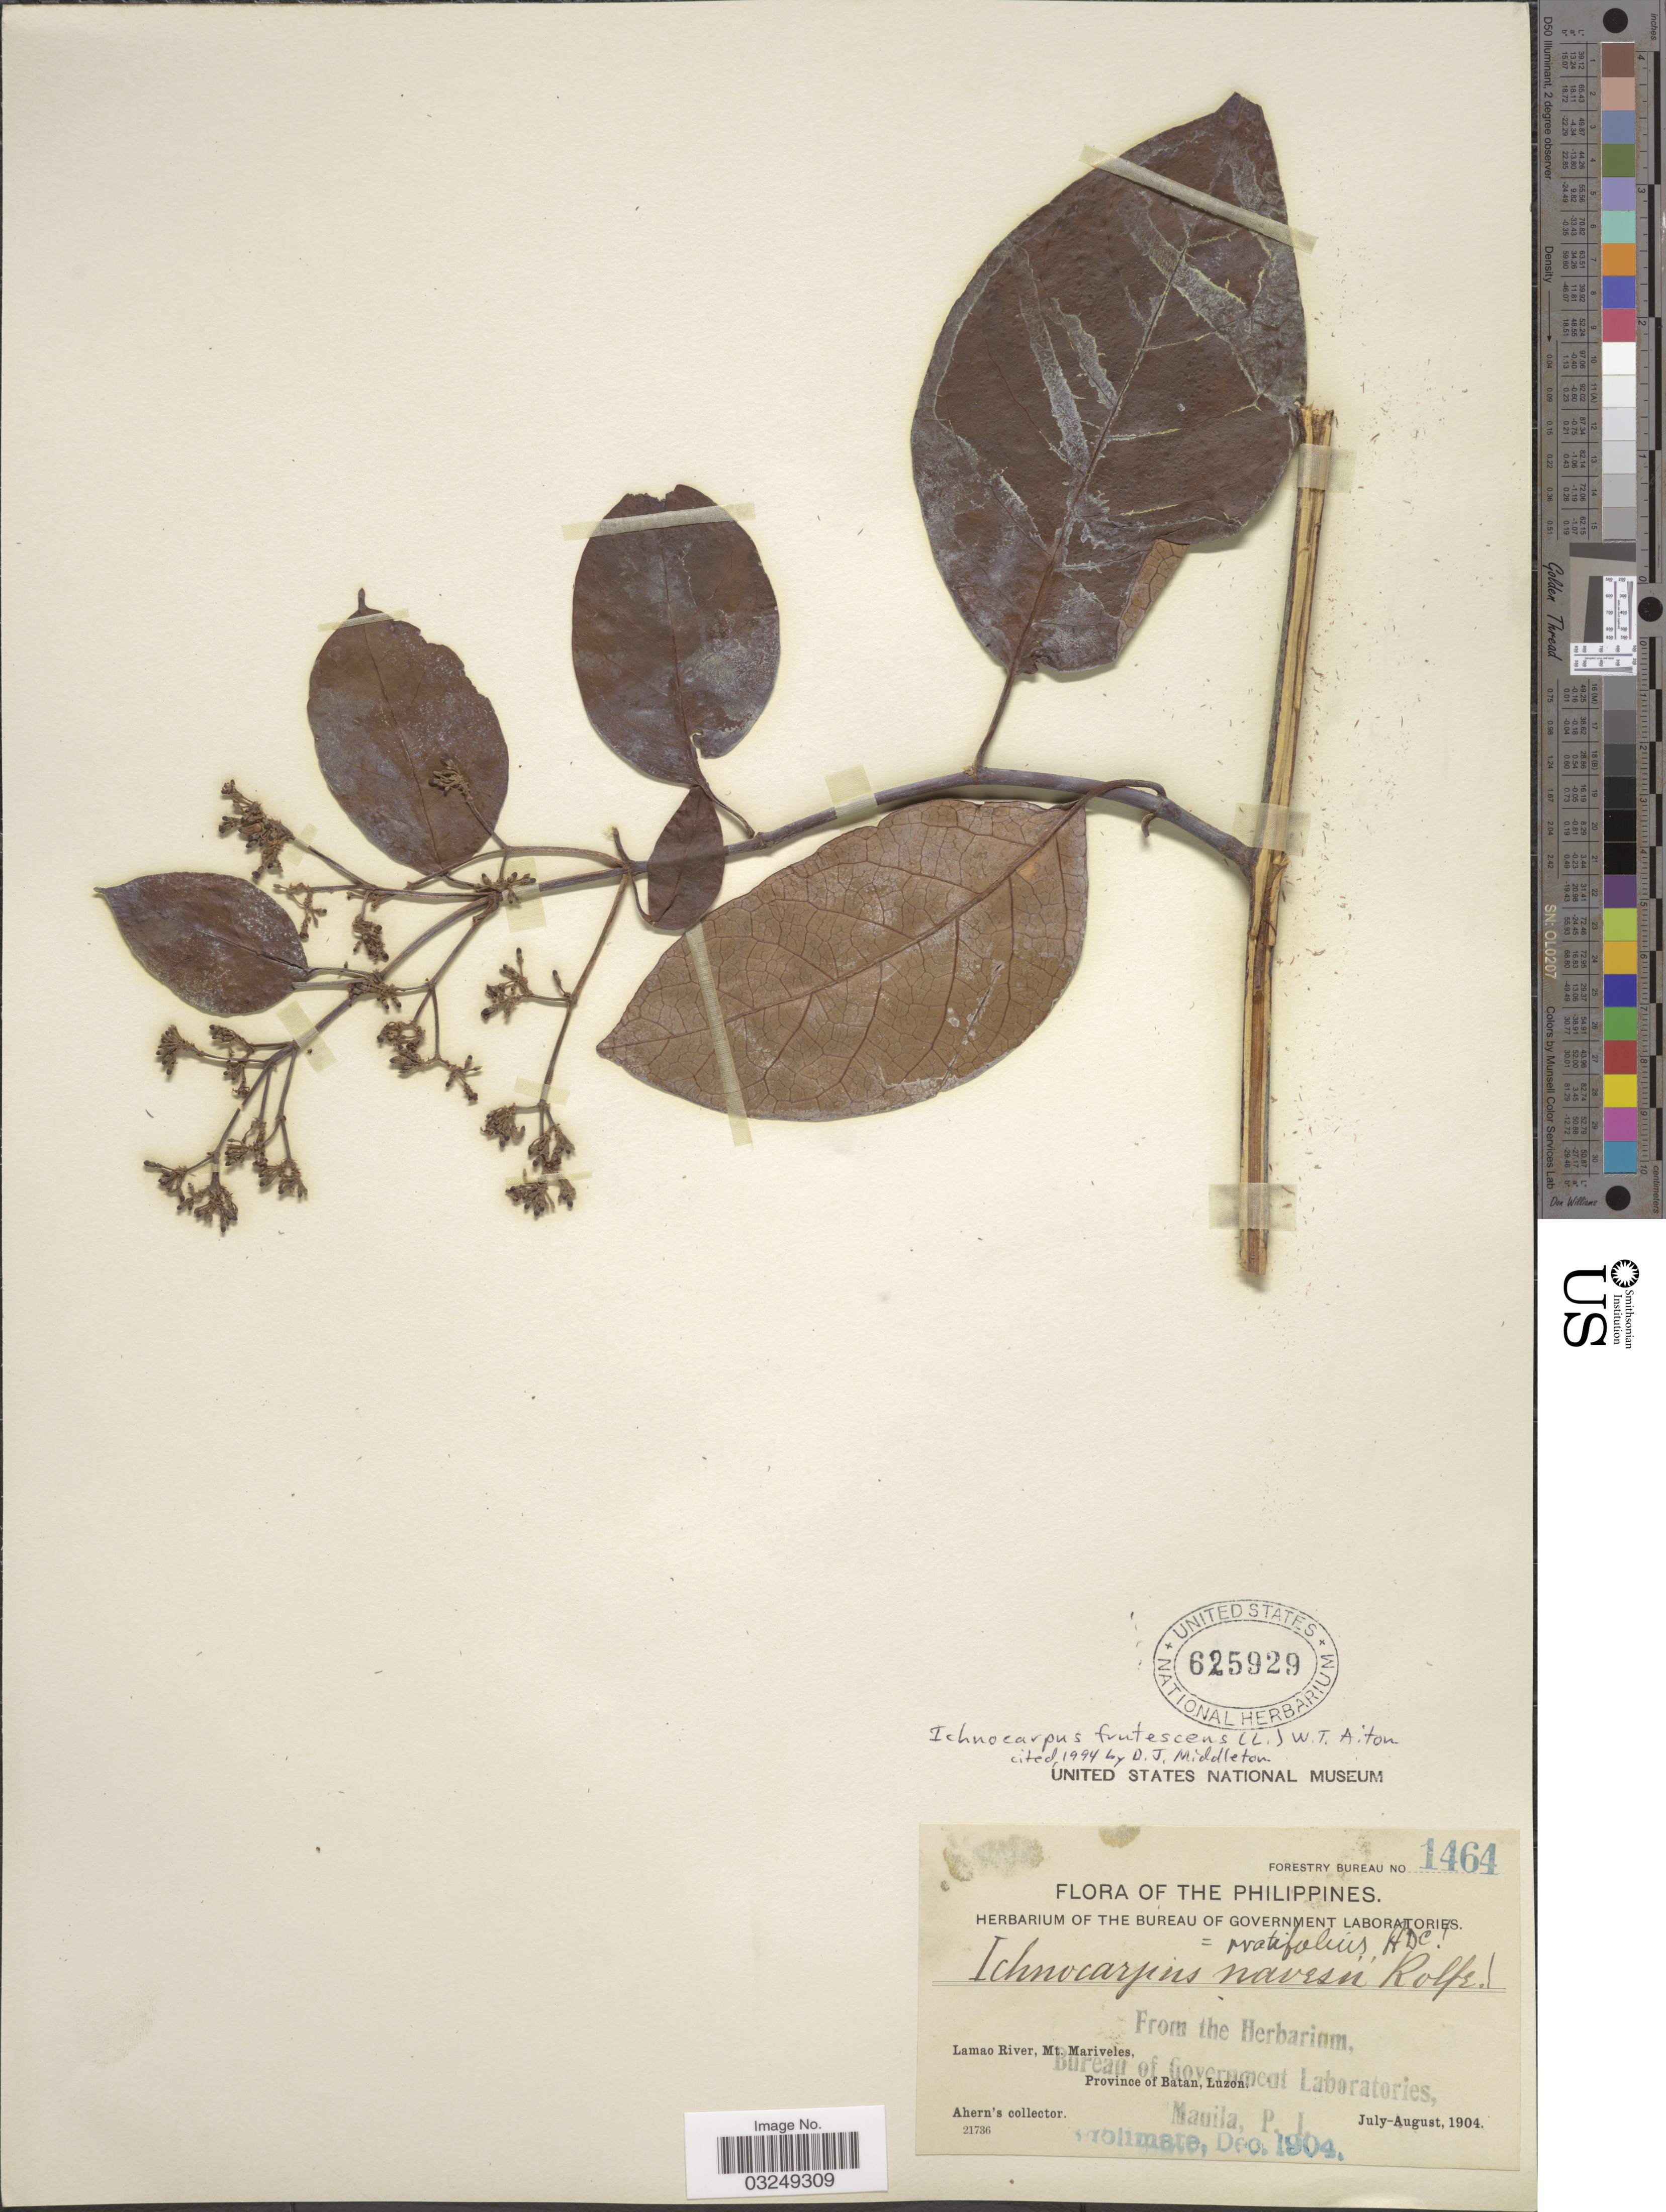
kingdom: Plantae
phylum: Tracheophyta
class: Magnoliopsida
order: Gentianales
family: Apocynaceae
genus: Ichnocarpus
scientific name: Ichnocarpus frutescens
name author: (L.) W.T. Aiton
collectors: Ahern's collector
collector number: Forestry Bureau 1464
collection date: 1904-07/1904-08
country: Philippines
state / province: Cagayan Valley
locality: Lamao River, Mt. Mariveles, Province of Batan, Luzon.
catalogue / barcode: US 625929